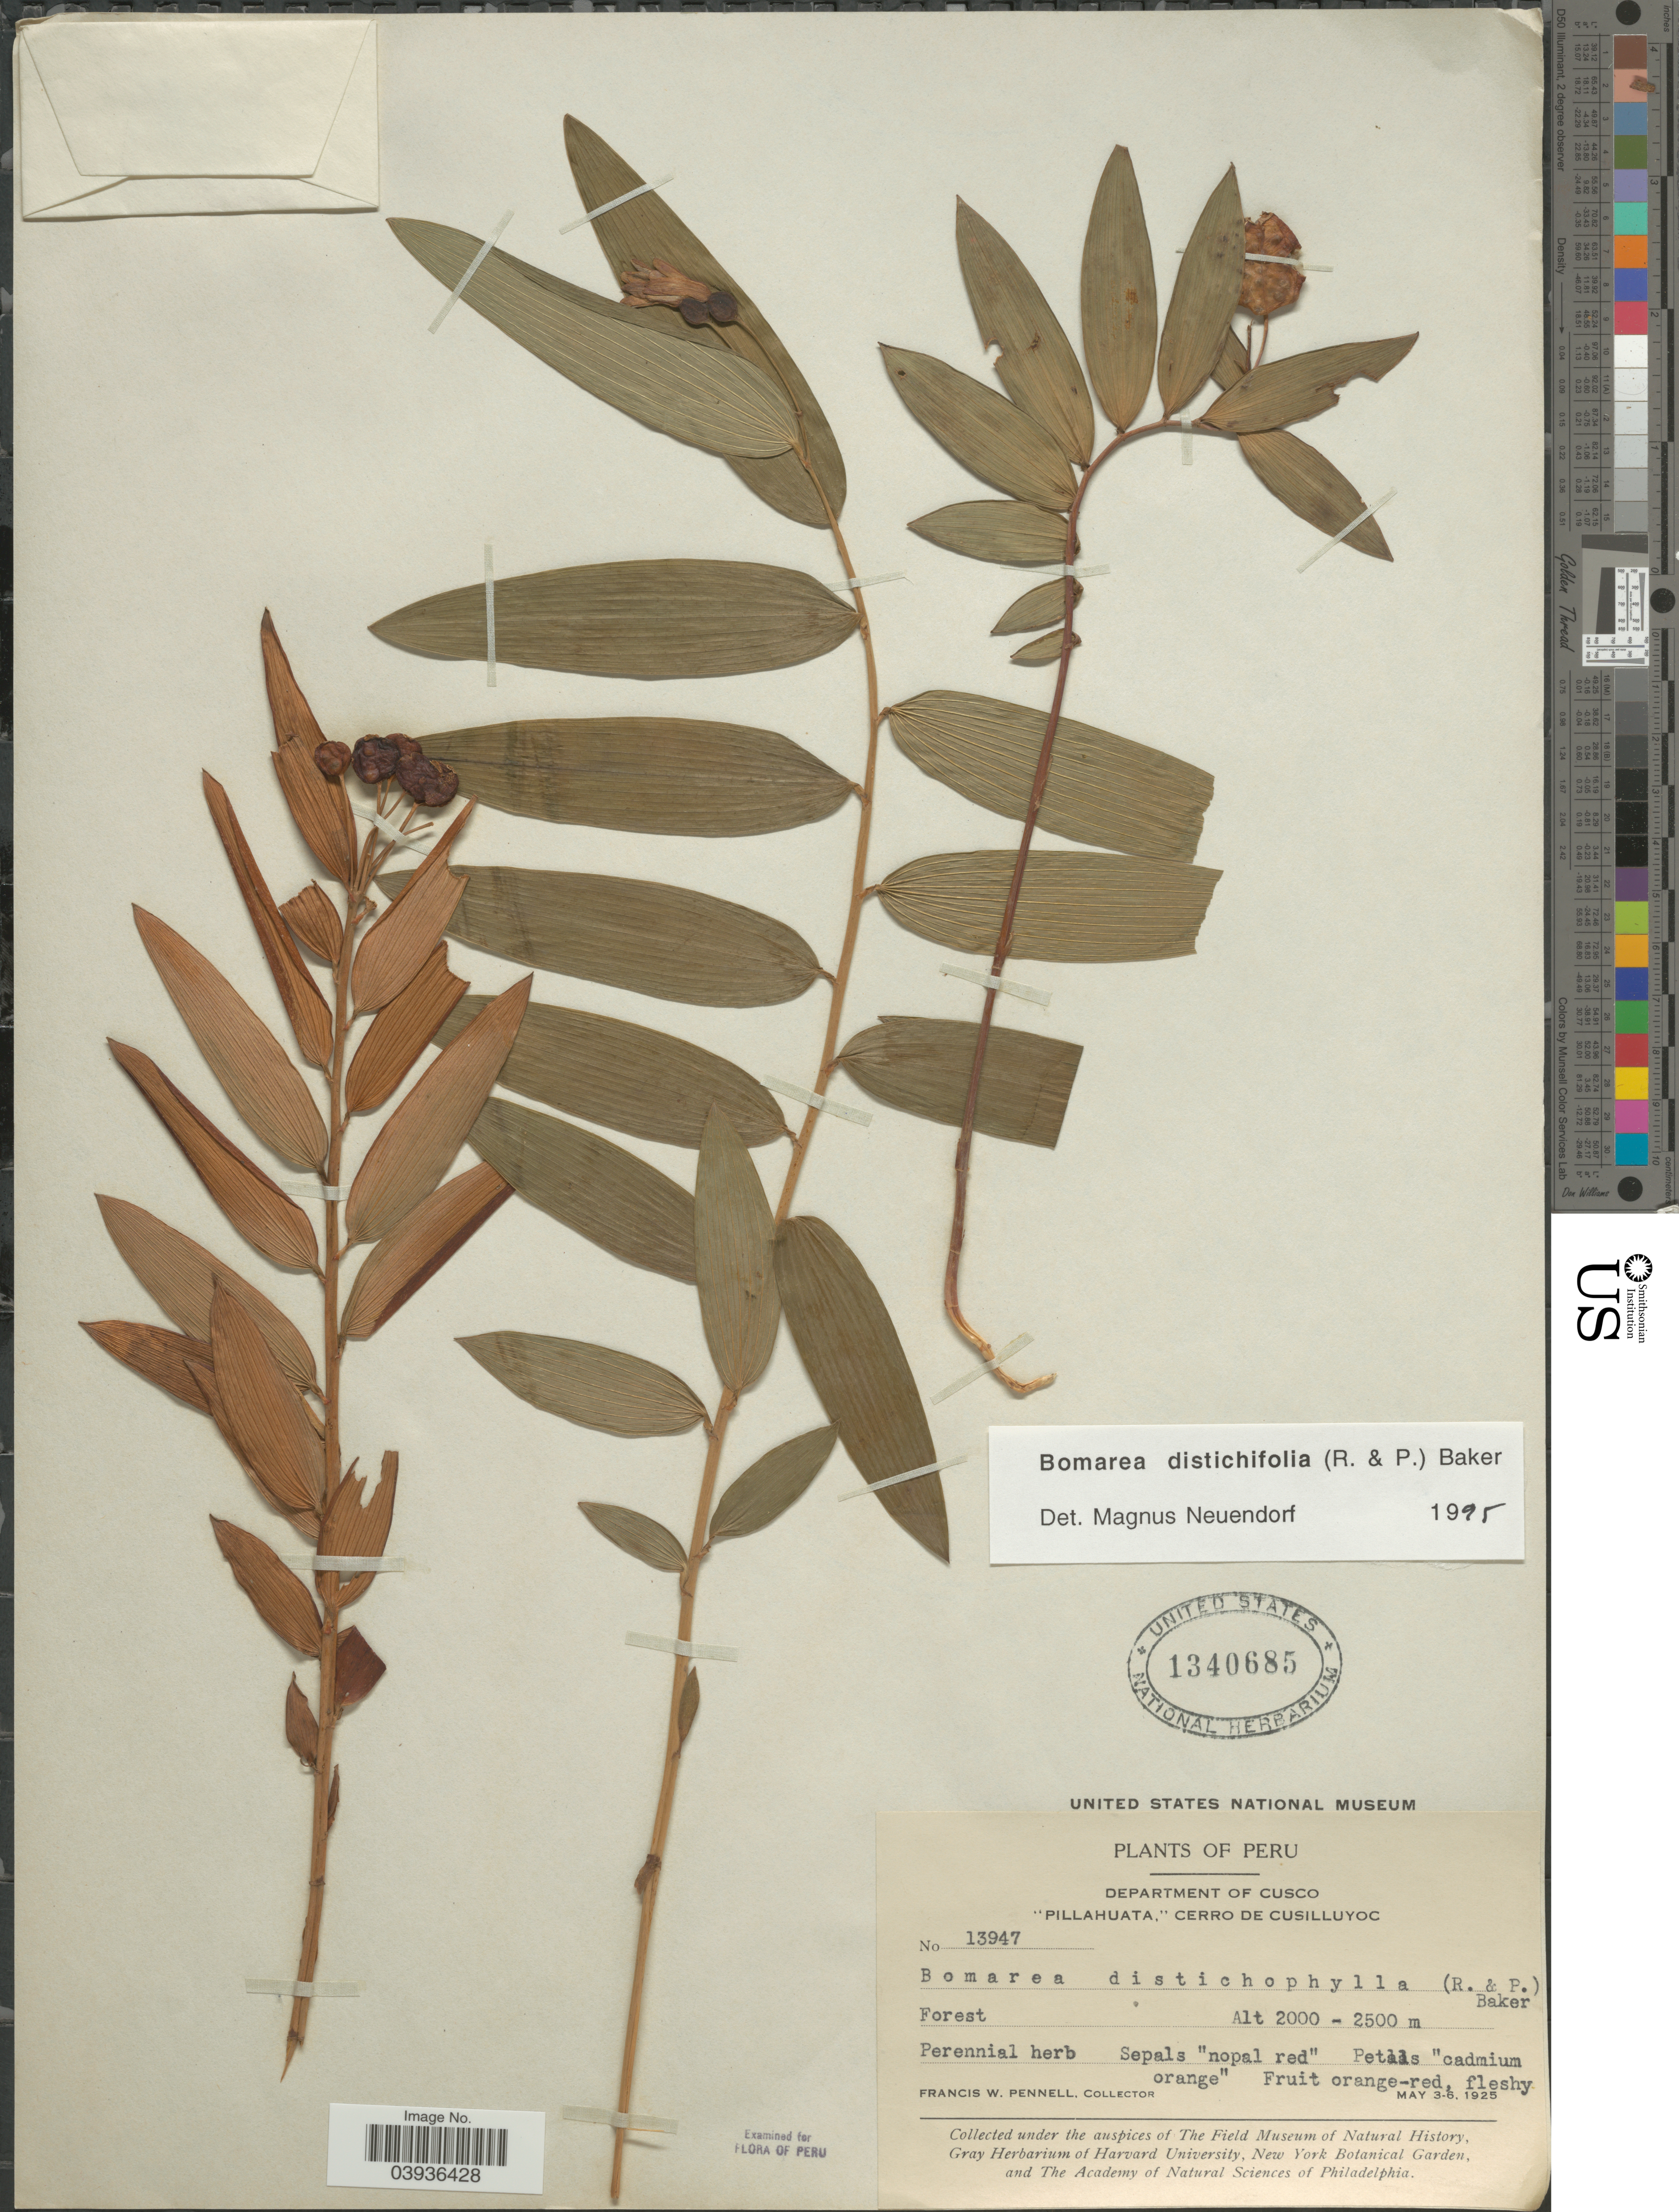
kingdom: Plantae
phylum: Tracheophyta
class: Liliopsida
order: Liliales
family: Alstroemeriaceae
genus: Bomarea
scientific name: Bomarea distichifolia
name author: (Ruiz & Pav.) Baker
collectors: F. W. Pennell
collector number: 13947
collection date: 1925-05-03/1925-05-06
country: Peru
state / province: Cusco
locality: Department of Cusco. "Pillahuata," Cerro de Cusilluyoc.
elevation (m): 2000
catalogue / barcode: US 1340685